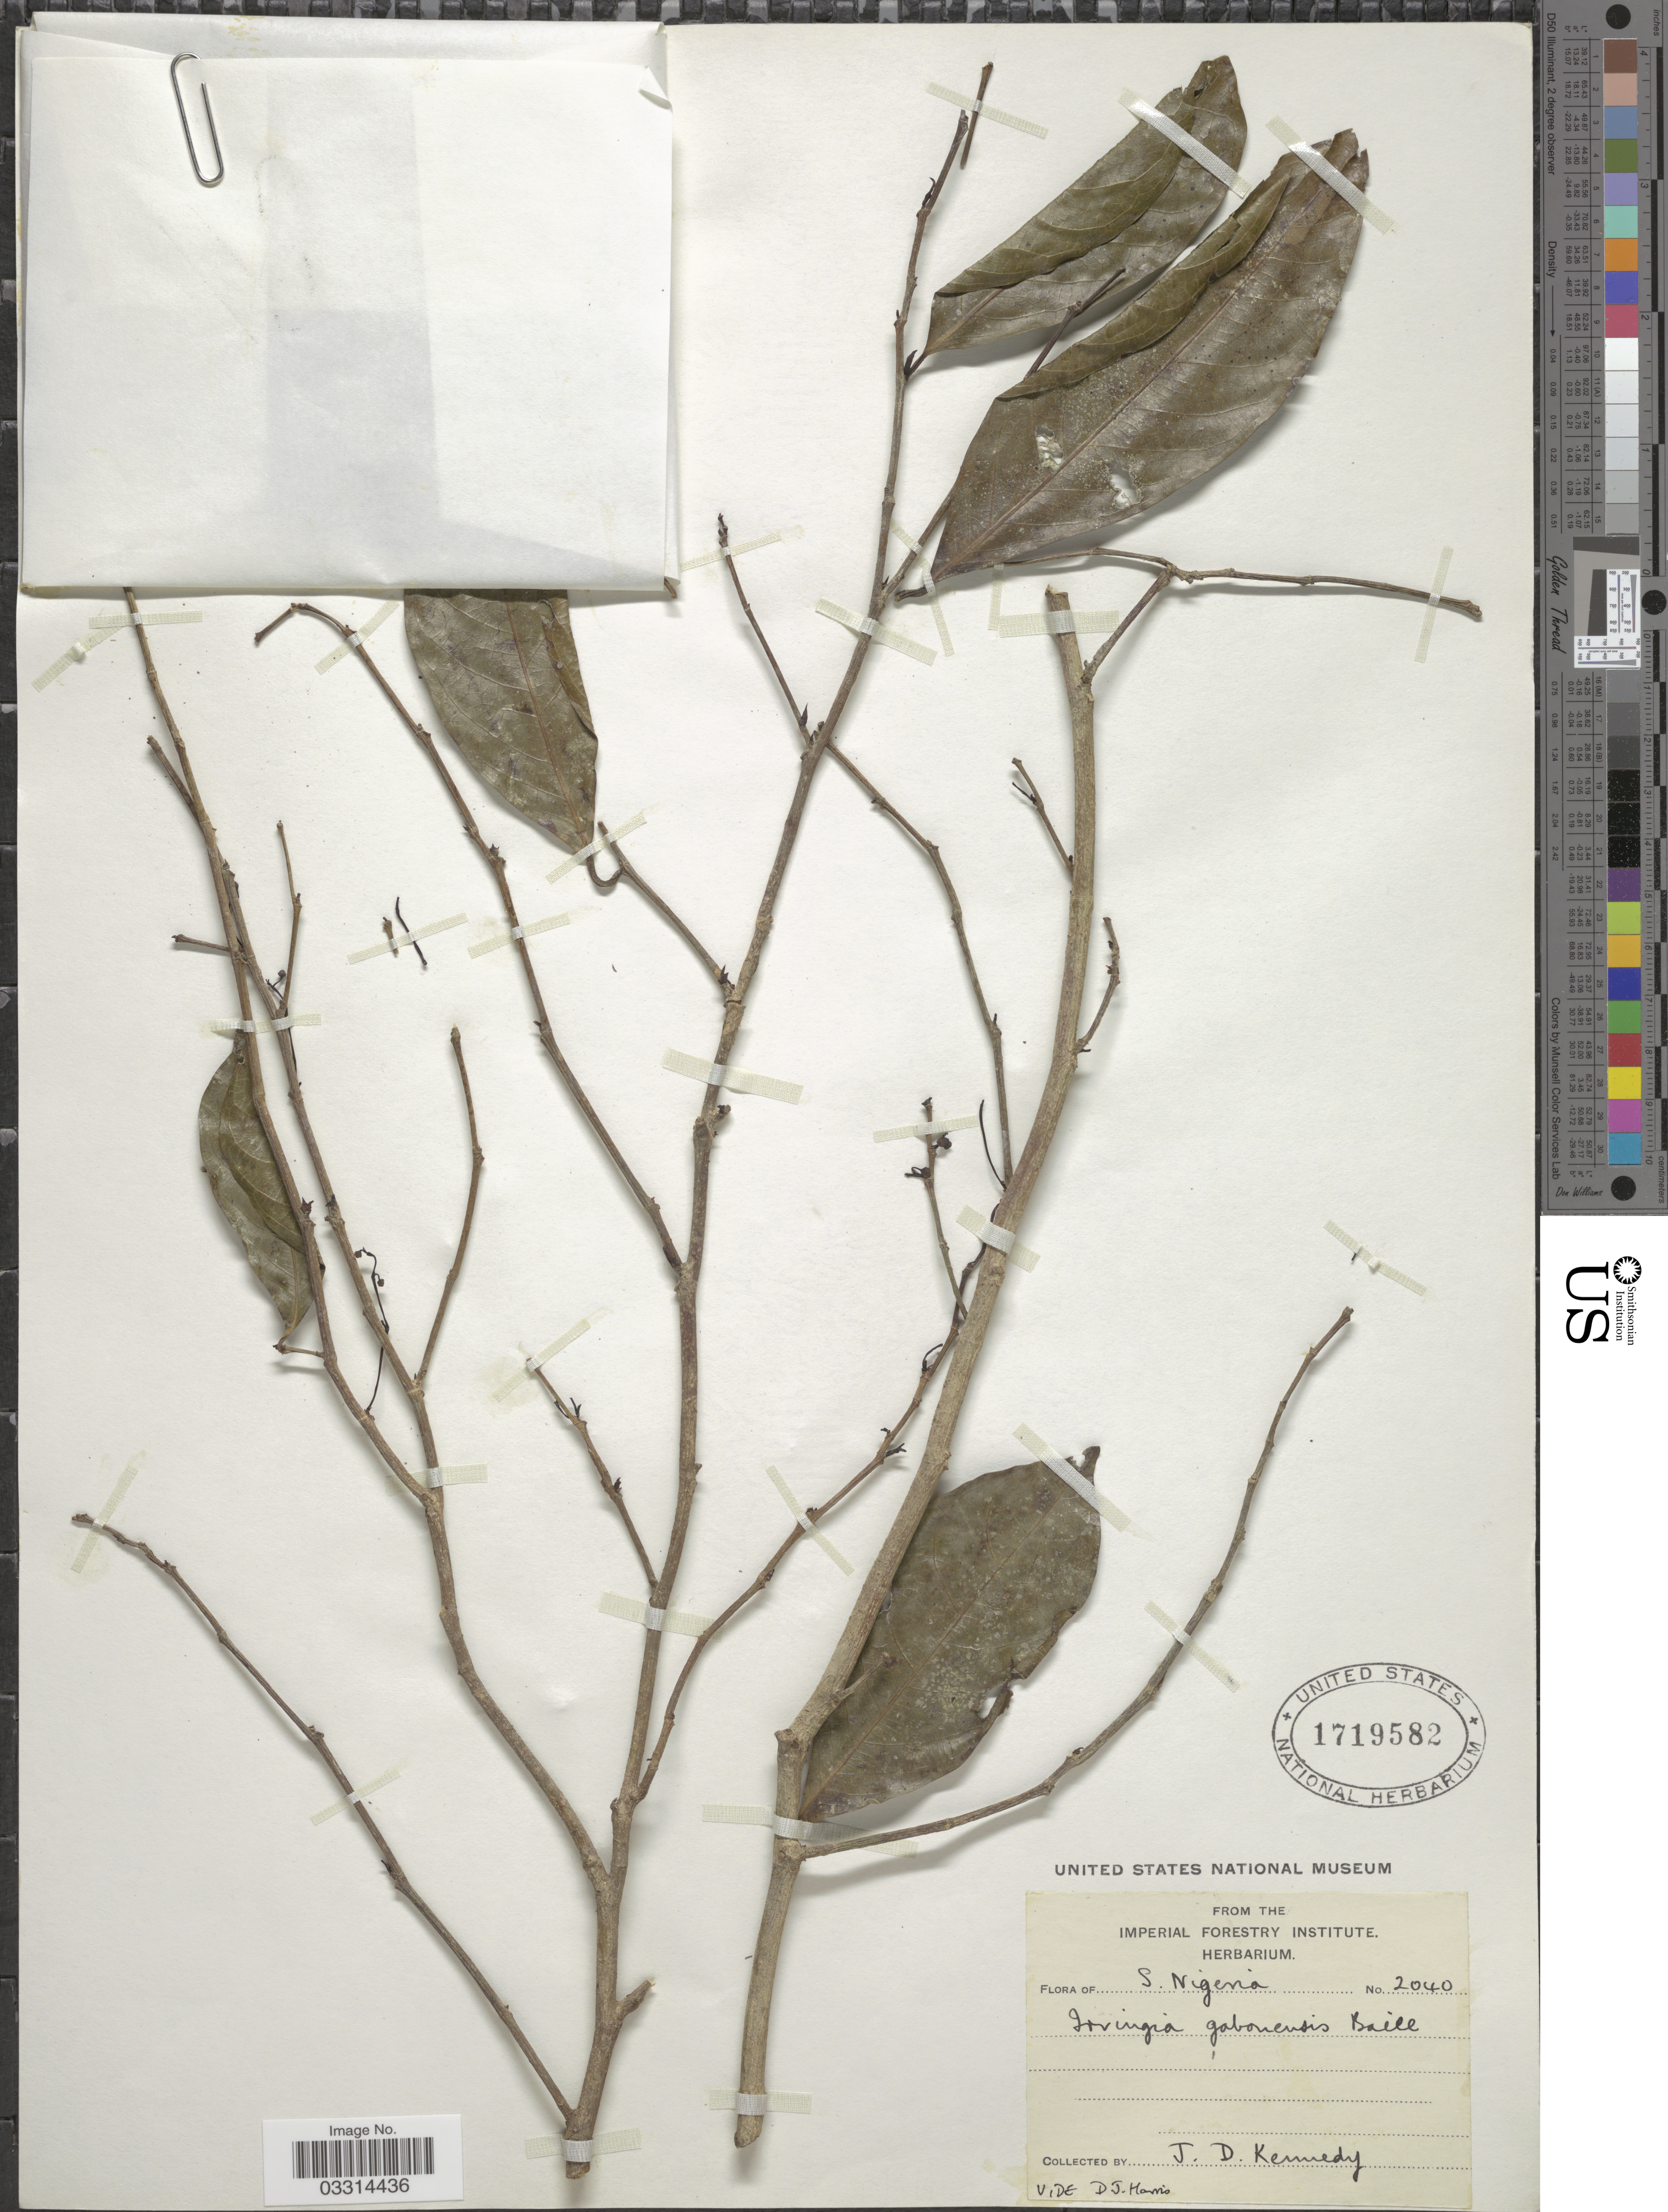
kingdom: Plantae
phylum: Tracheophyta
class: Magnoliopsida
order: Malpighiales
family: Irvingiaceae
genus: Irvingia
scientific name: Irvingia gabonensis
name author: (Aubry-Lec. ex O'Rorke) Baill.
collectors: J. D. Kennedy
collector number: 2040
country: Nigeria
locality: S. Nigeria.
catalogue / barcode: US 1719582